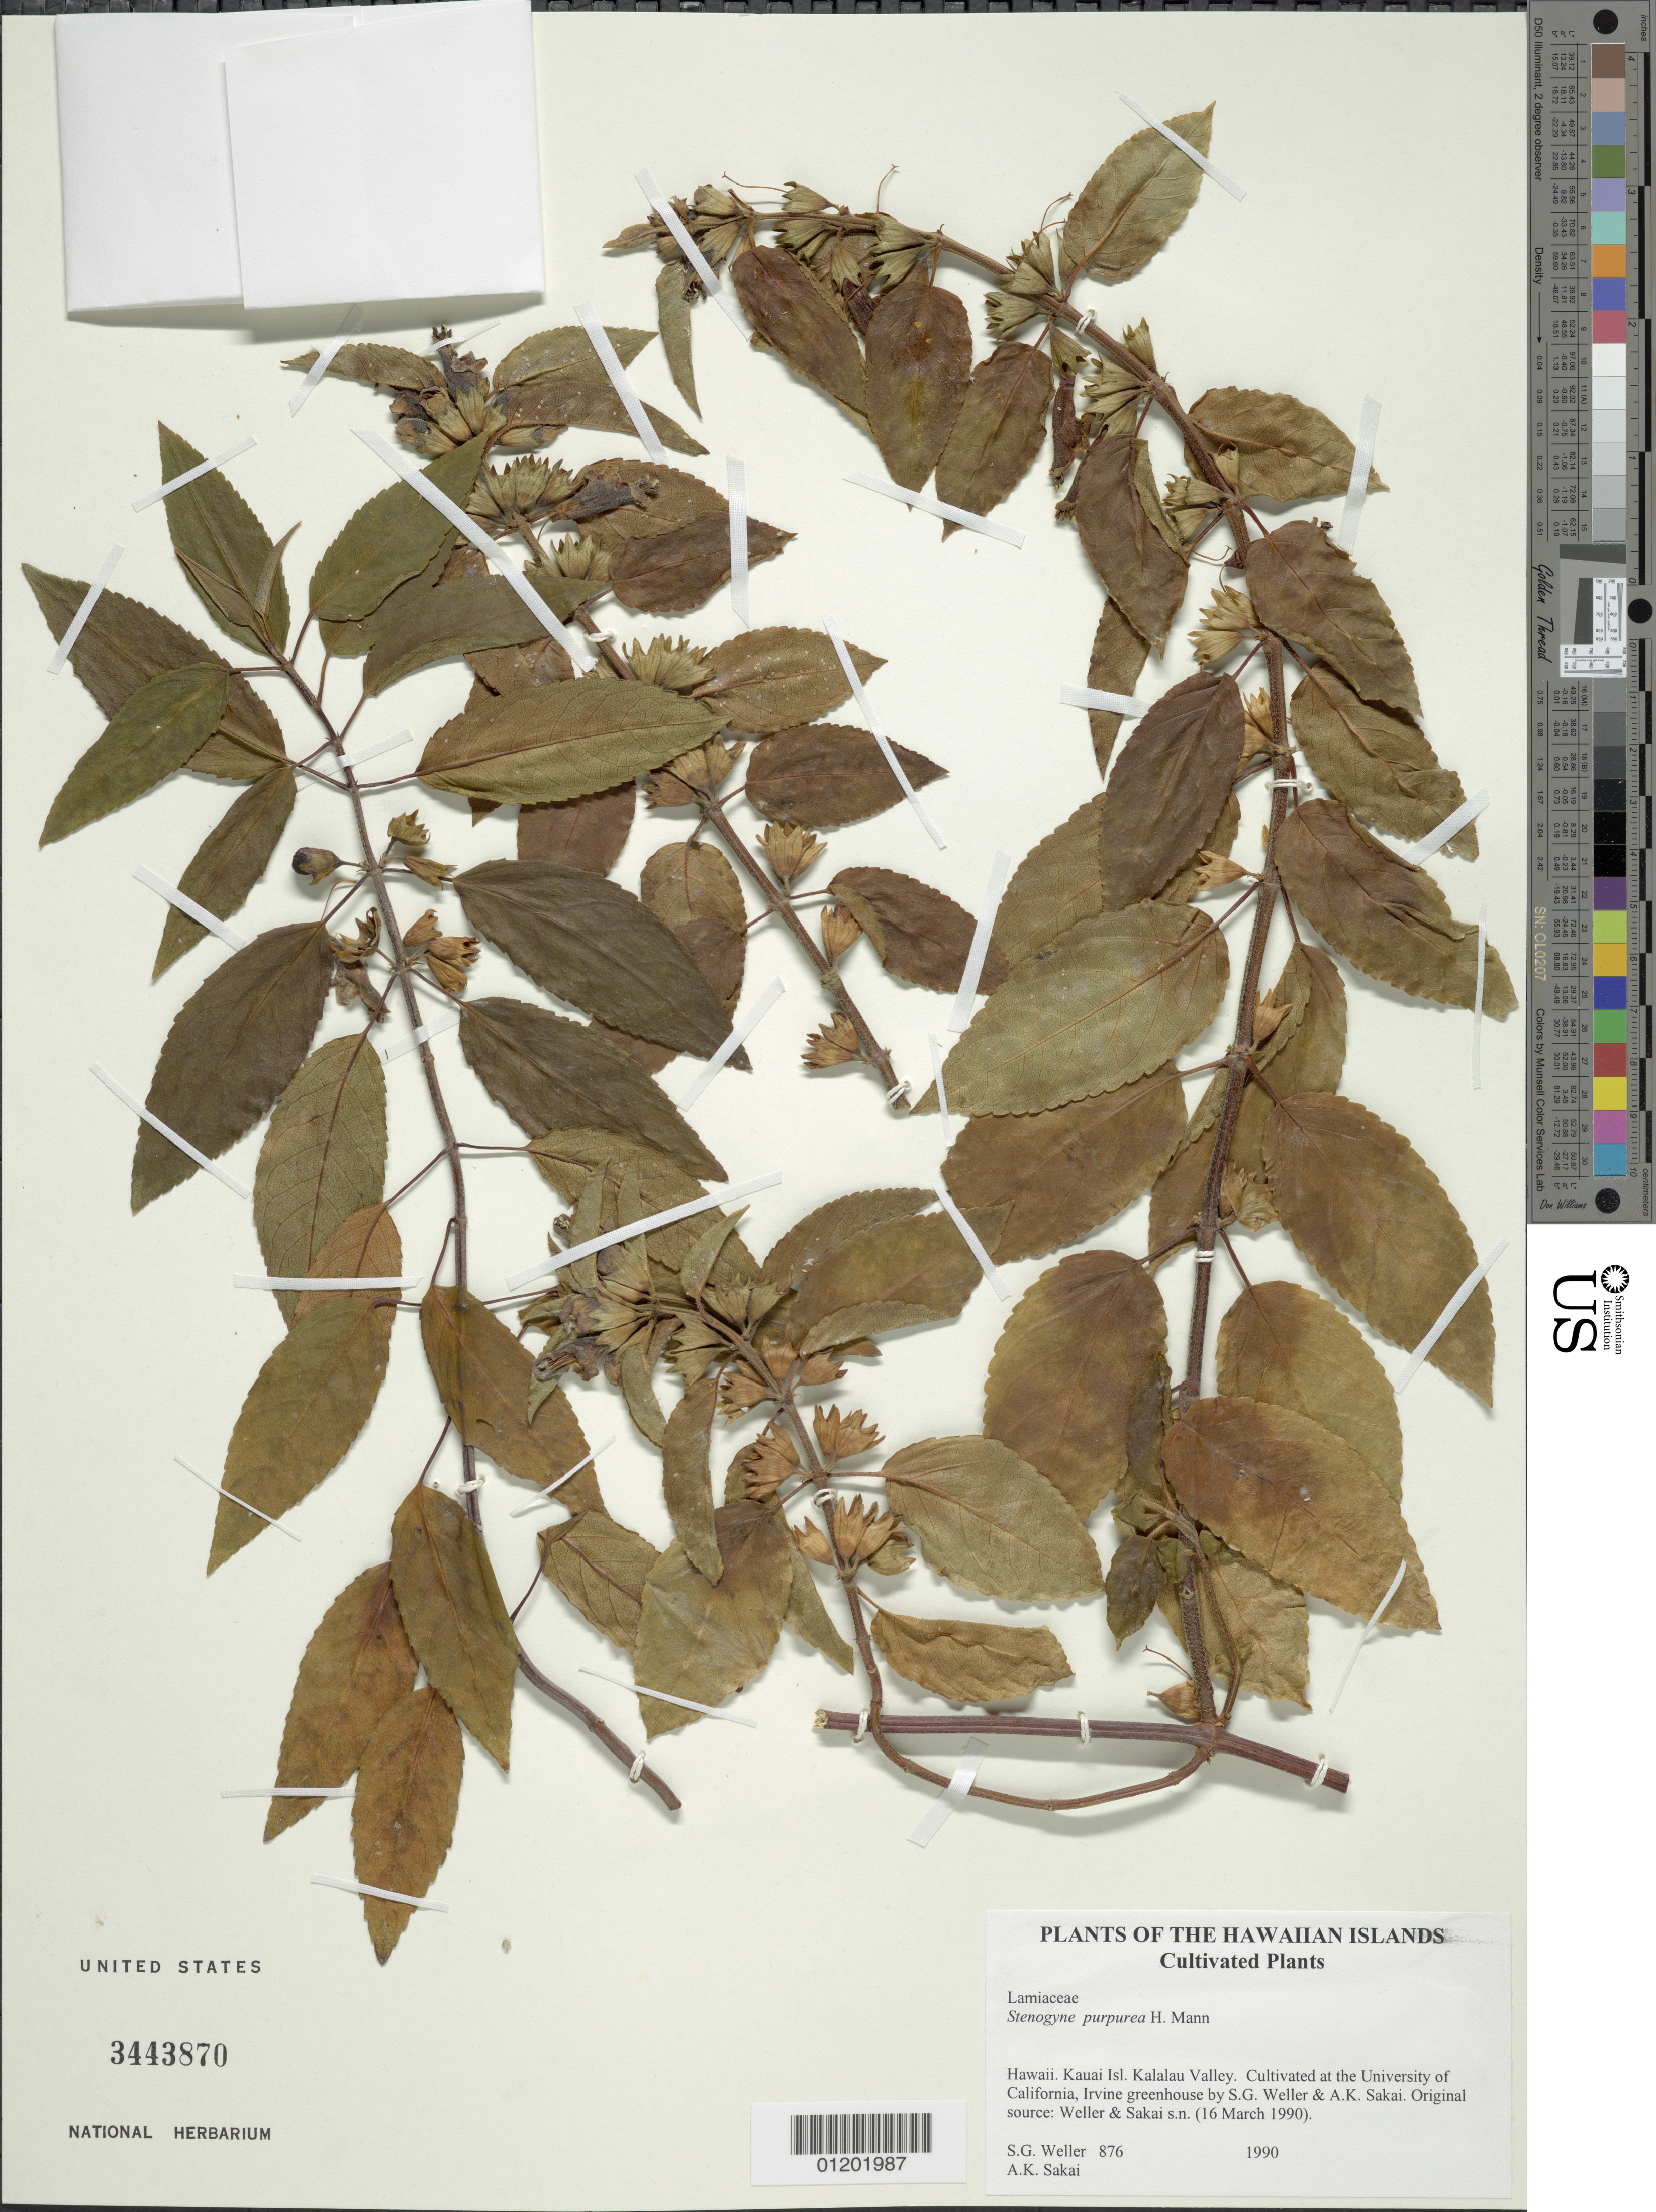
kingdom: Plantae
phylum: Tracheophyta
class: Magnoliopsida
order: Lamiales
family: Lamiaceae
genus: Stenogyne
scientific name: Stenogyne purpurea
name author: H. Mann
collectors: S. G. Weller & A. Sakai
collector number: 876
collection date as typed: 1990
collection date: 1990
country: United States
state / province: California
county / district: Orange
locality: University of California, Irvine greenhouse.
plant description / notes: Cultivated at the University of California, Irvine greenhouse by S.G. Weller & A.K. Sakai. Original source: collected by Weller & Sakai on 16 March 1990, Kaua'i, Kalalau Valley.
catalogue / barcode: US 3443870